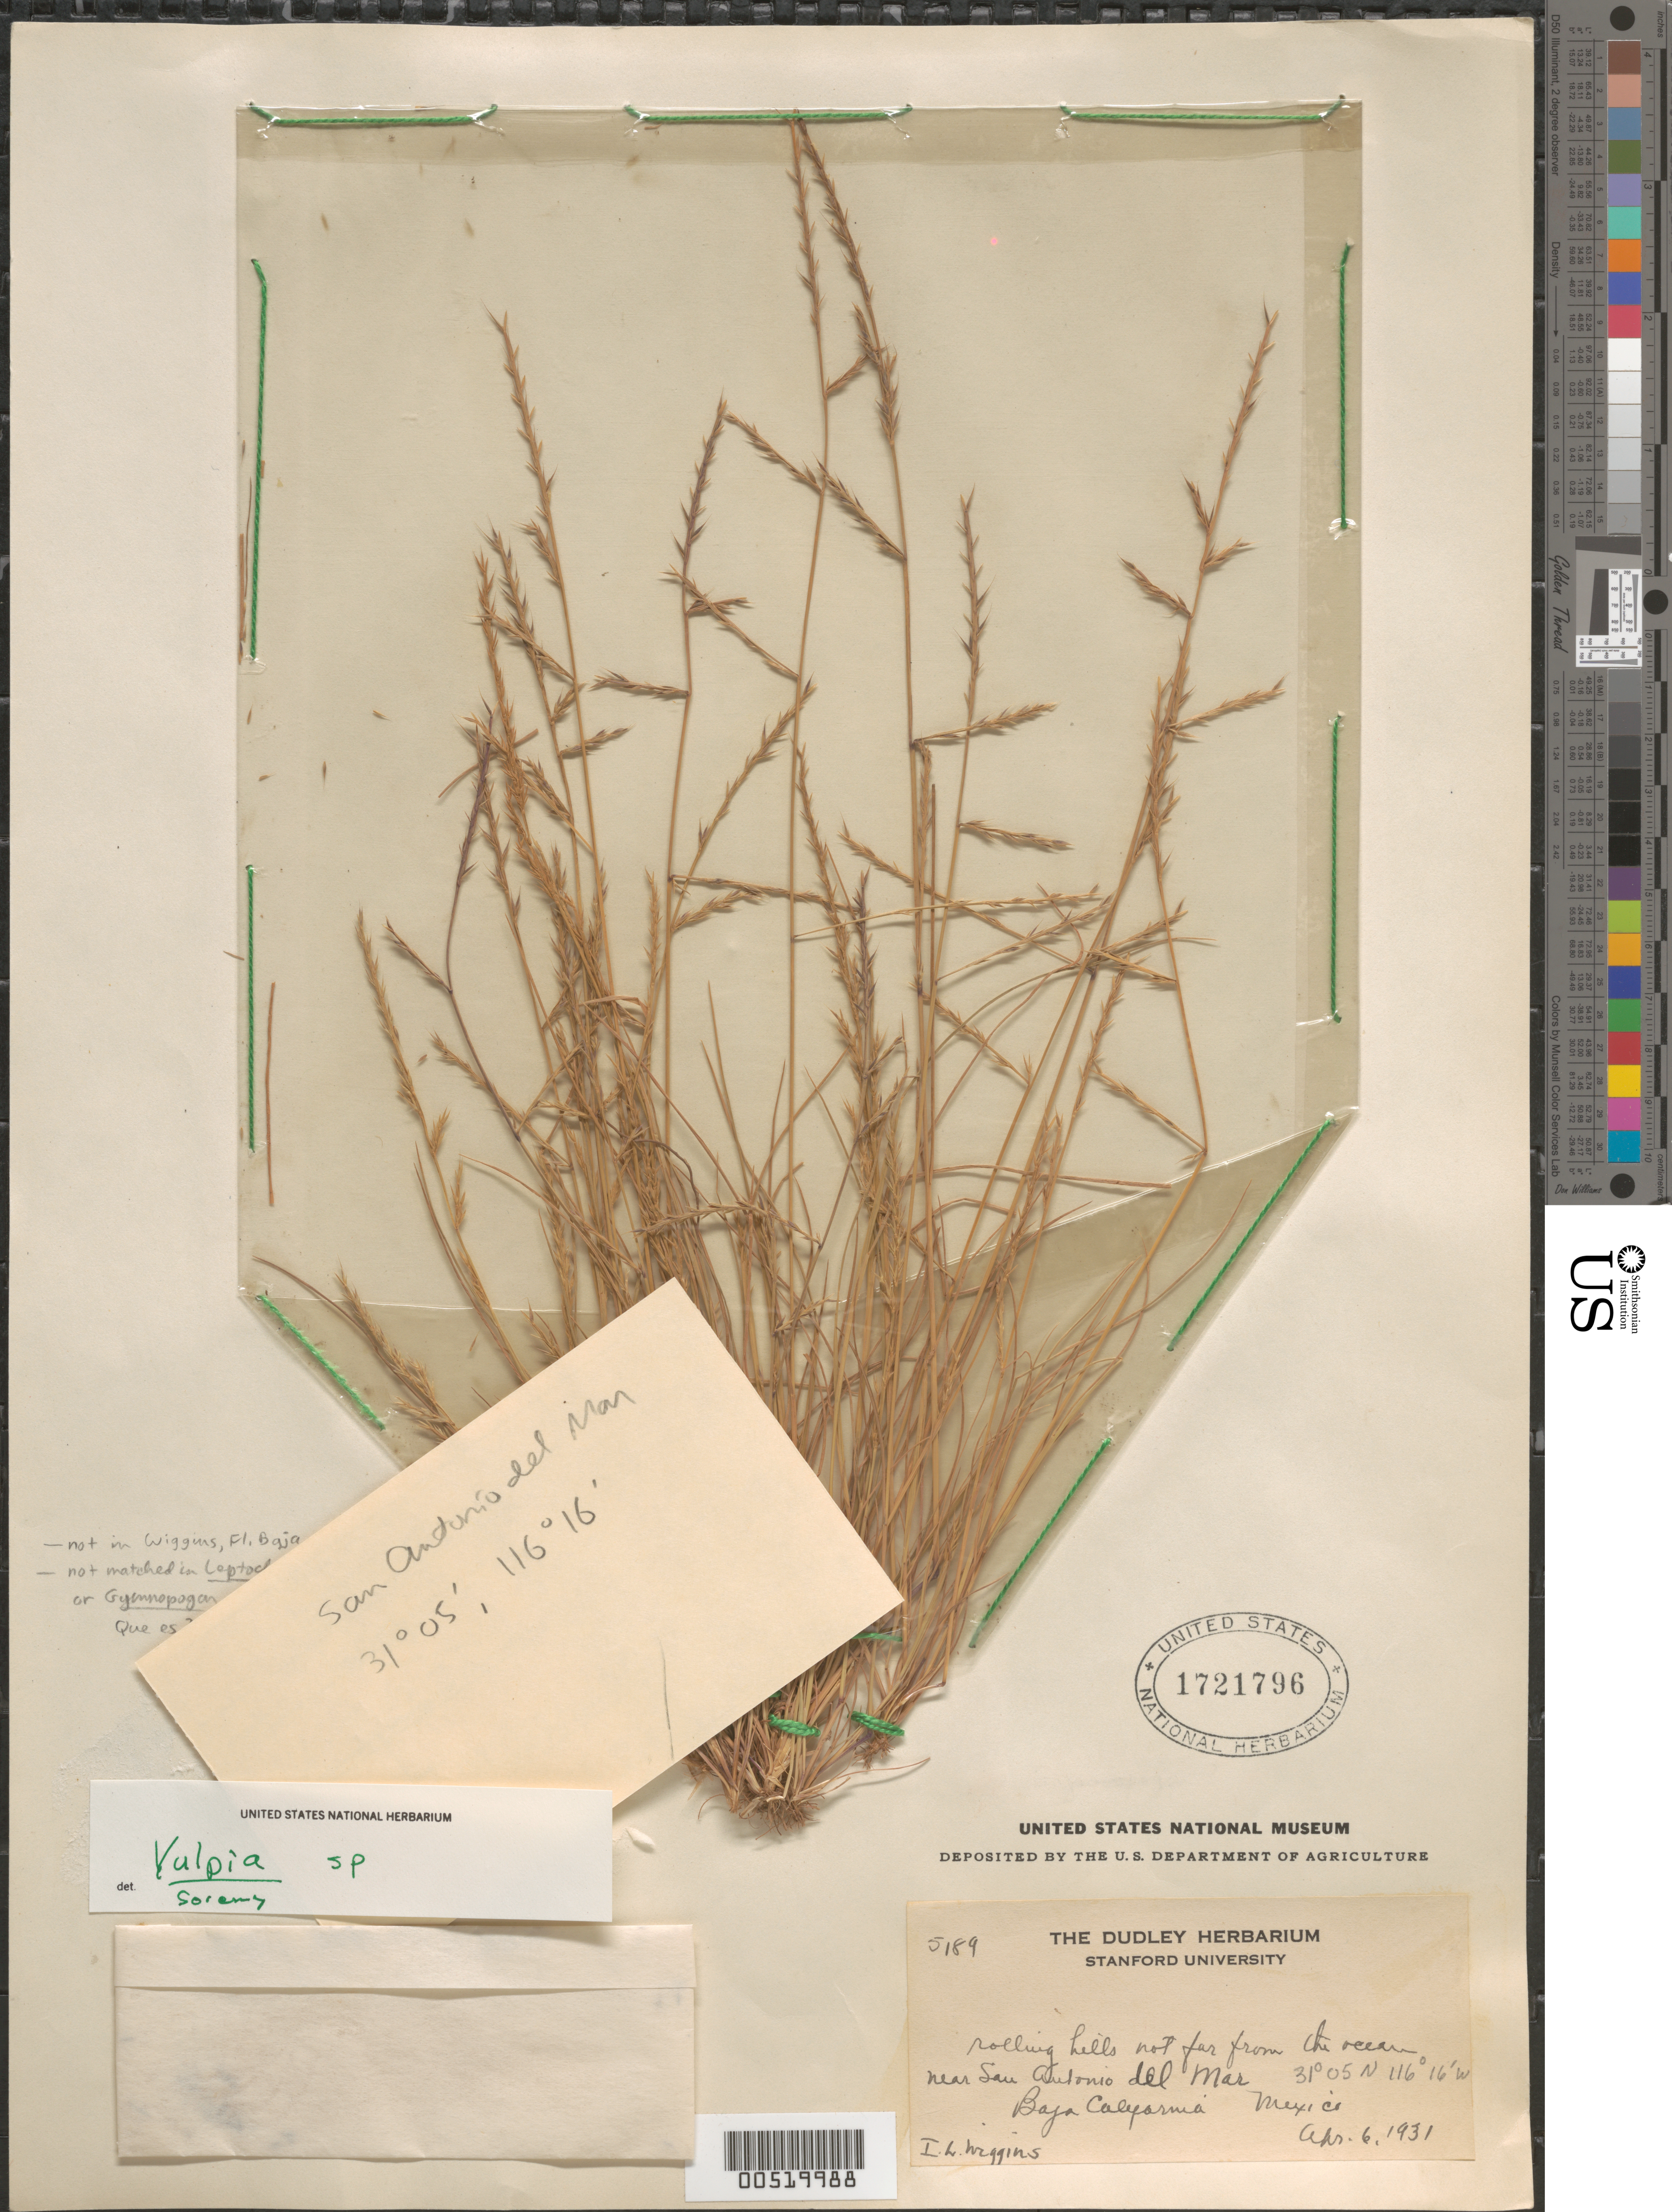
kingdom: Plantae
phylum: Tracheophyta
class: Liliopsida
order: Poales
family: Poaceae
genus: Vulpia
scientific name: Vulpia sp.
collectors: I. L. Wiggins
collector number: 5189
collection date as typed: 06 Apr 1931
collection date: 1931-04-06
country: Mexico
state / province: Baja California Norte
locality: Near San Antonio del Mar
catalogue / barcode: US 1721796